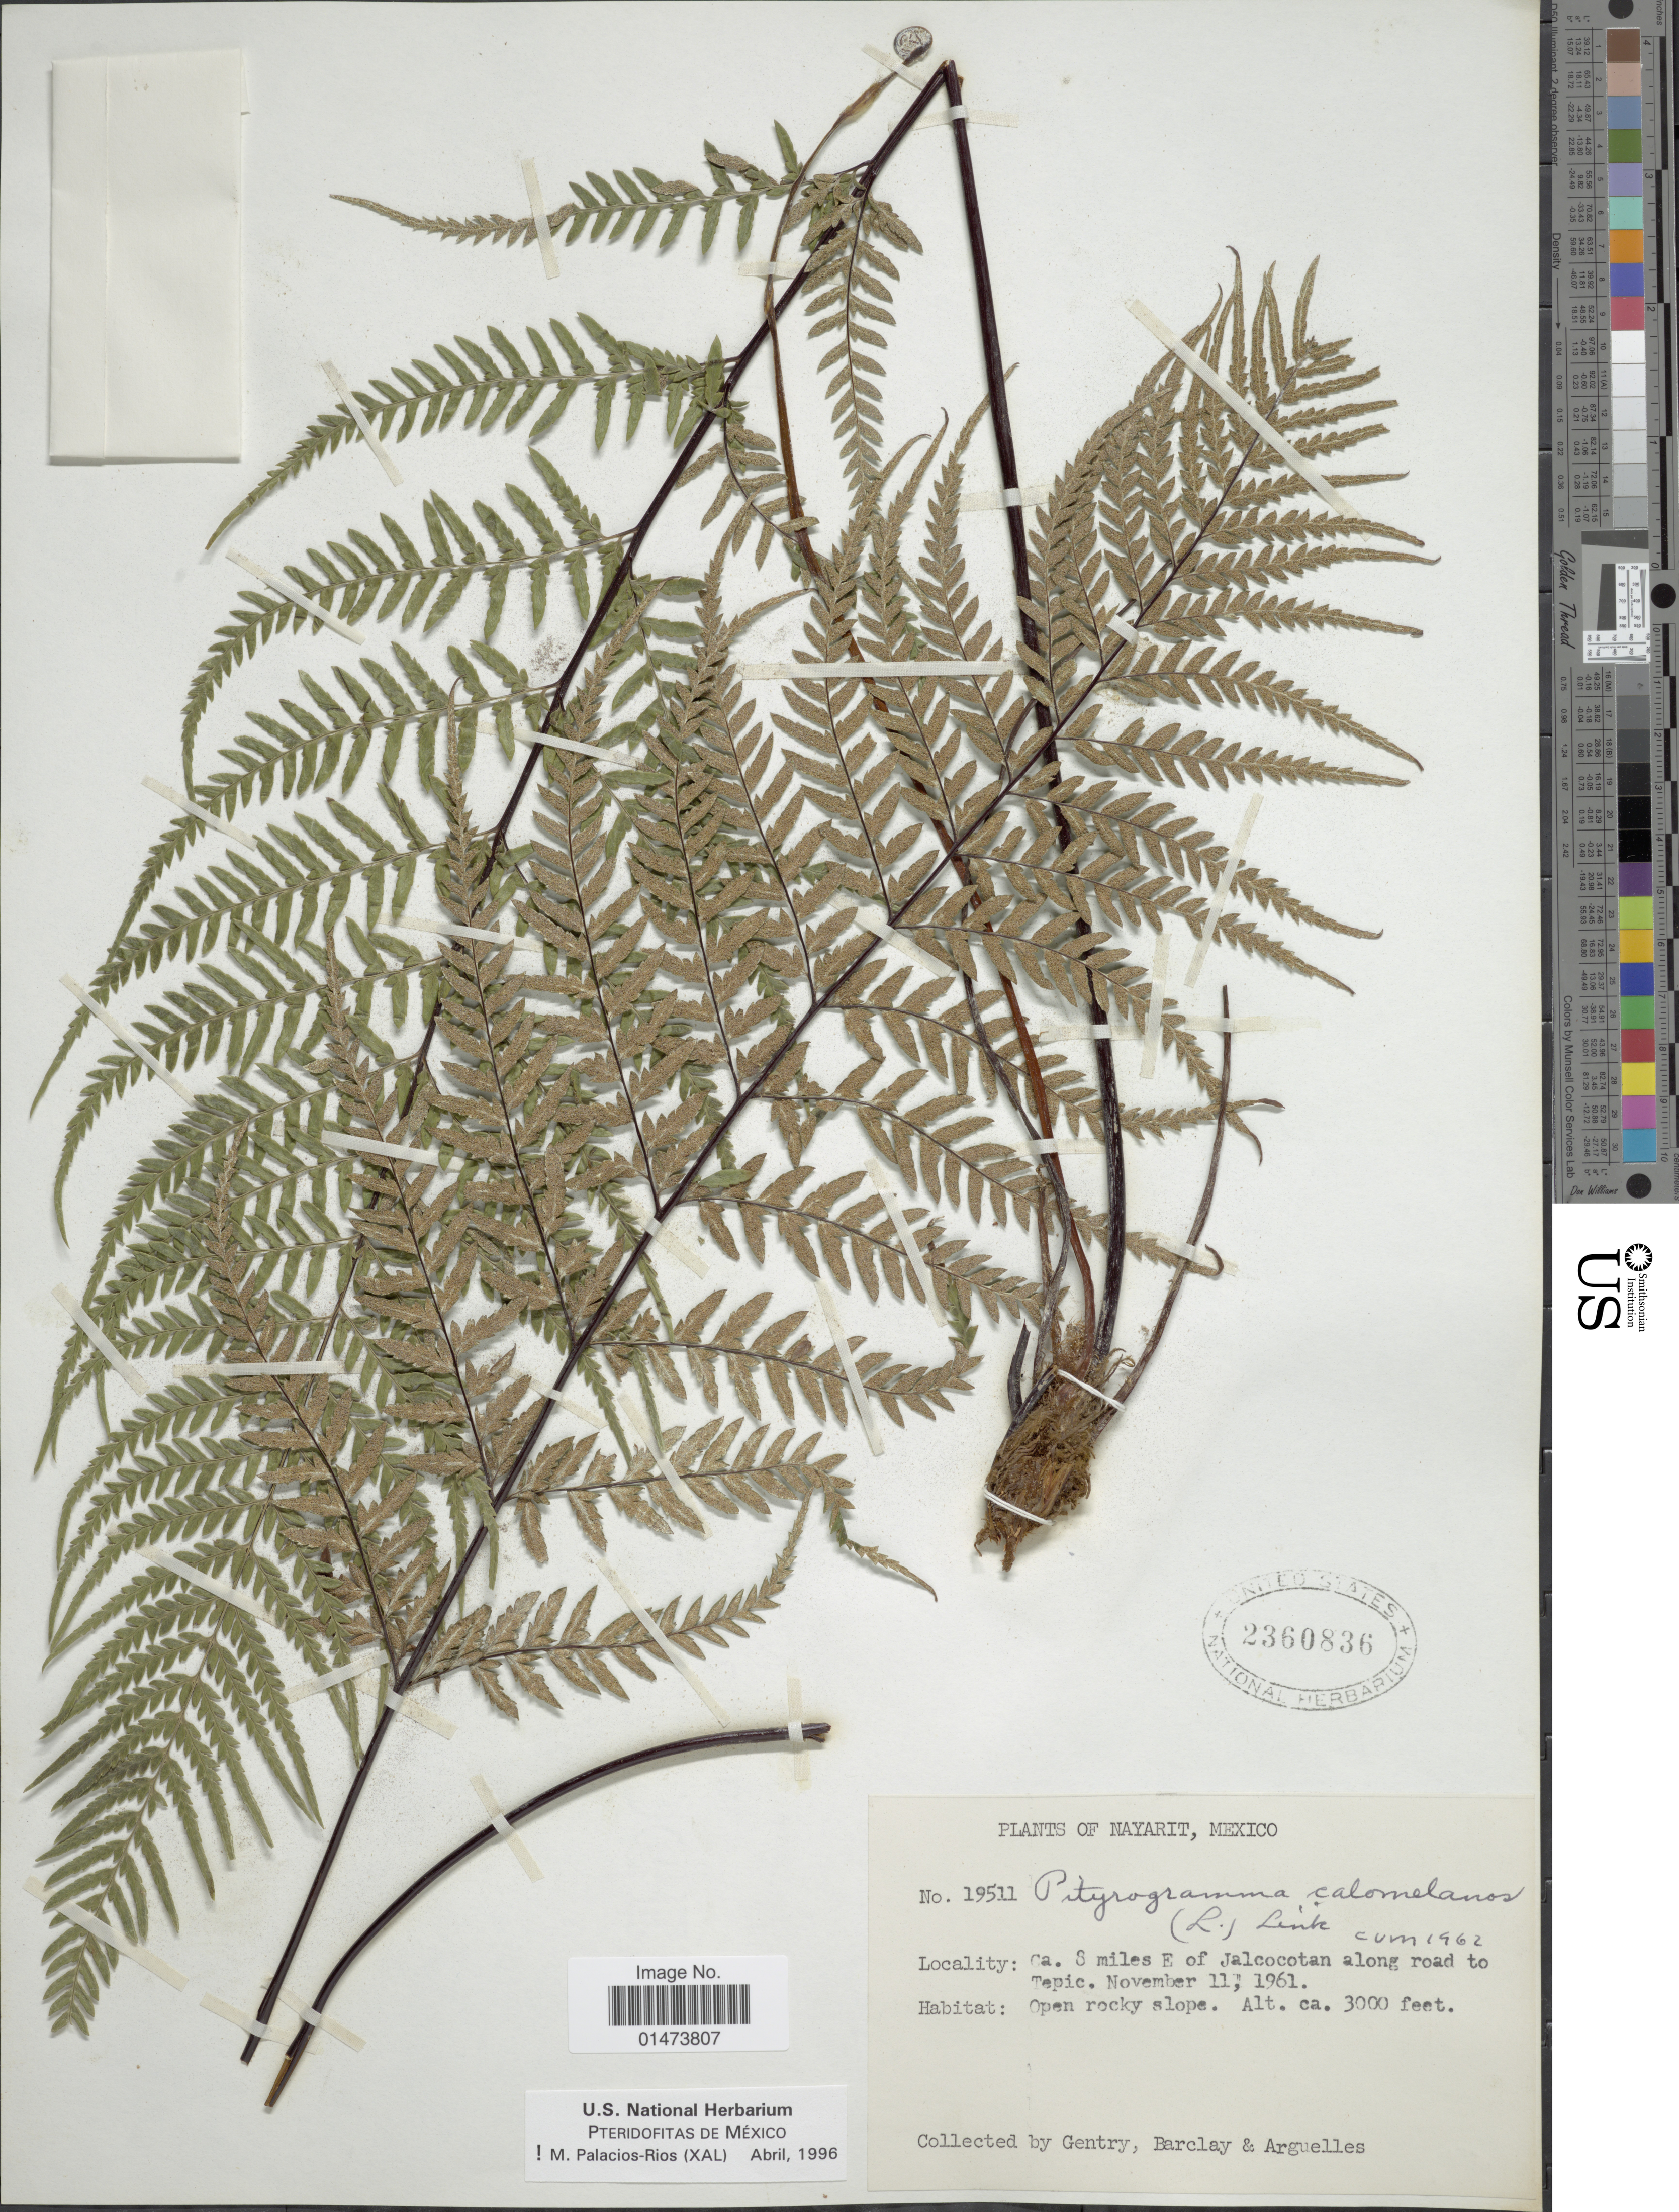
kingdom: Plantae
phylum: Tracheophyta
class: Polypodiopsida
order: Polypodiales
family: Pteridaceae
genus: Pityrogramma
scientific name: Pityrogramma calomelanos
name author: (L.) Link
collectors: Gentry, --, -- Barclay & Arguelles, --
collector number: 19511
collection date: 1961-11-11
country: Mexico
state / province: Nayarit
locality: Ca. 8 miles E of Jalcocotan along road to Tepic.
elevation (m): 914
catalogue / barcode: US 2360836